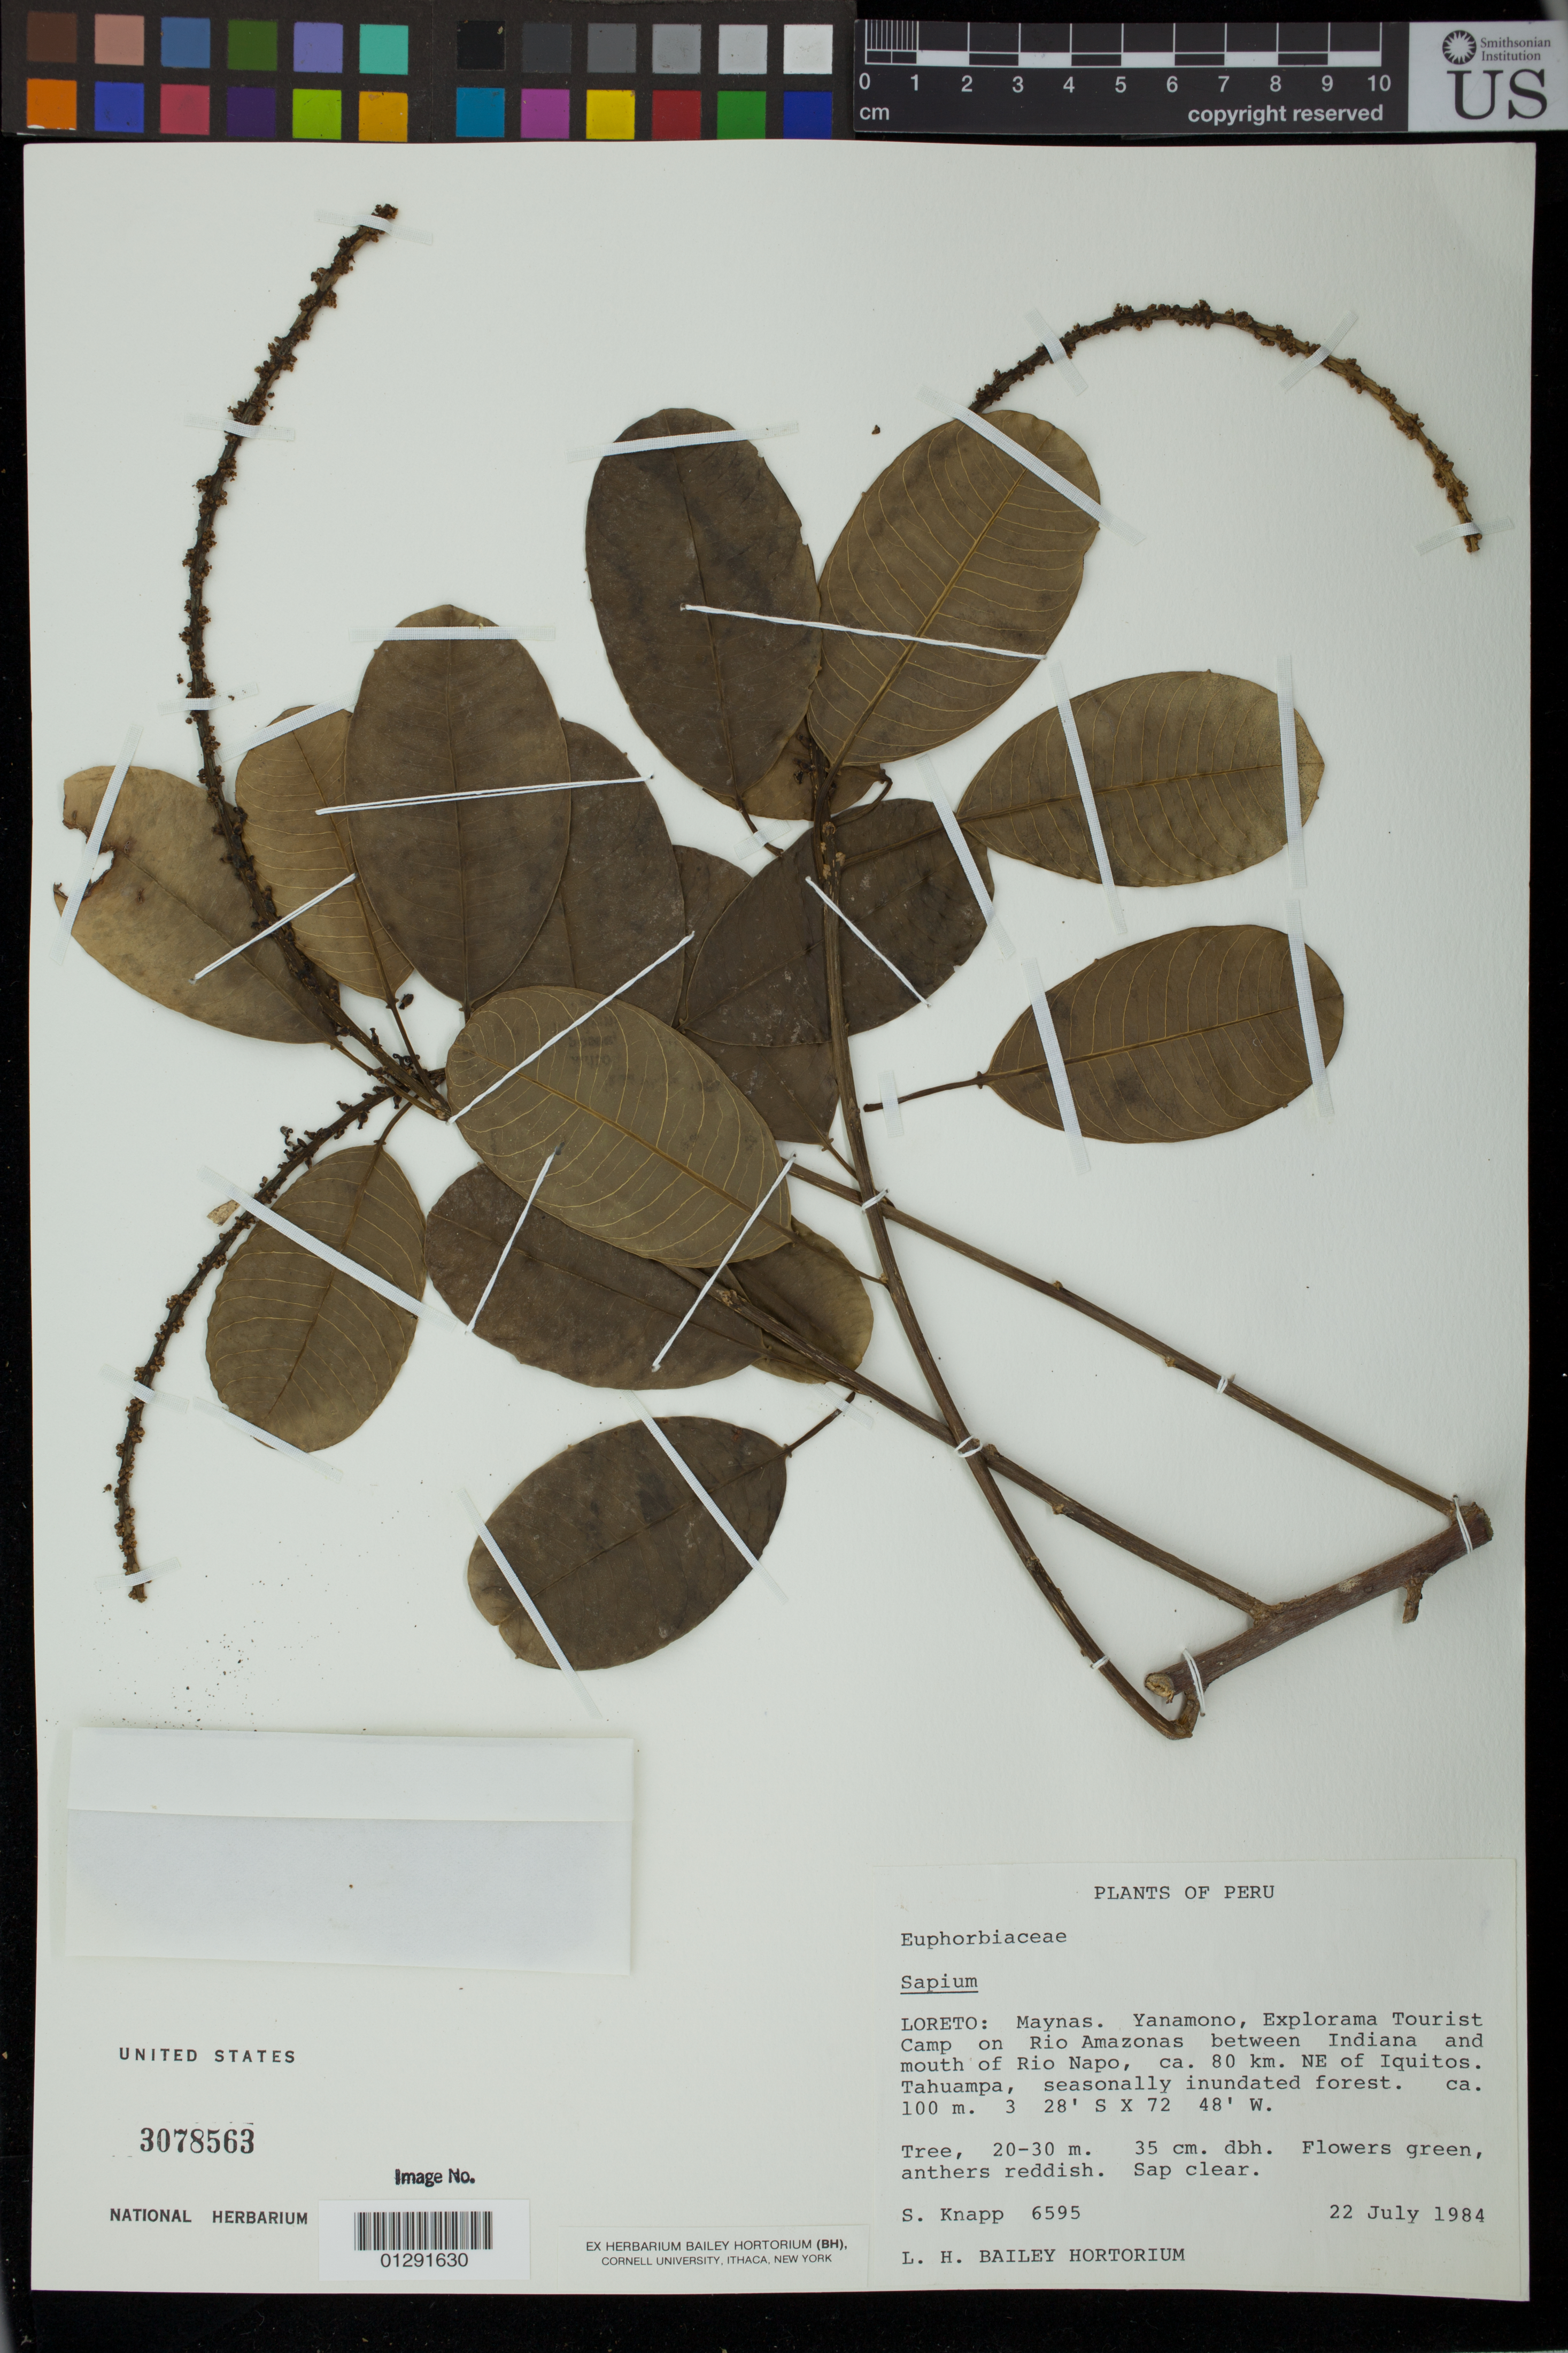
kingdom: Plantae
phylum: Tracheophyta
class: Magnoliopsida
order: Malpighiales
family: Euphorbiaceae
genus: Sapium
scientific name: Sapium sp.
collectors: S. Knapp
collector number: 6595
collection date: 1984-07-22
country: Peru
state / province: Loreto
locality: Mynas, Yanamono, Explorama Tourist Camp on Rio Amazonas, between Indiana and mouth of Rio Napo, circa 80 kilometers NE of Iquitos.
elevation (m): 100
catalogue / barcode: US 3078563